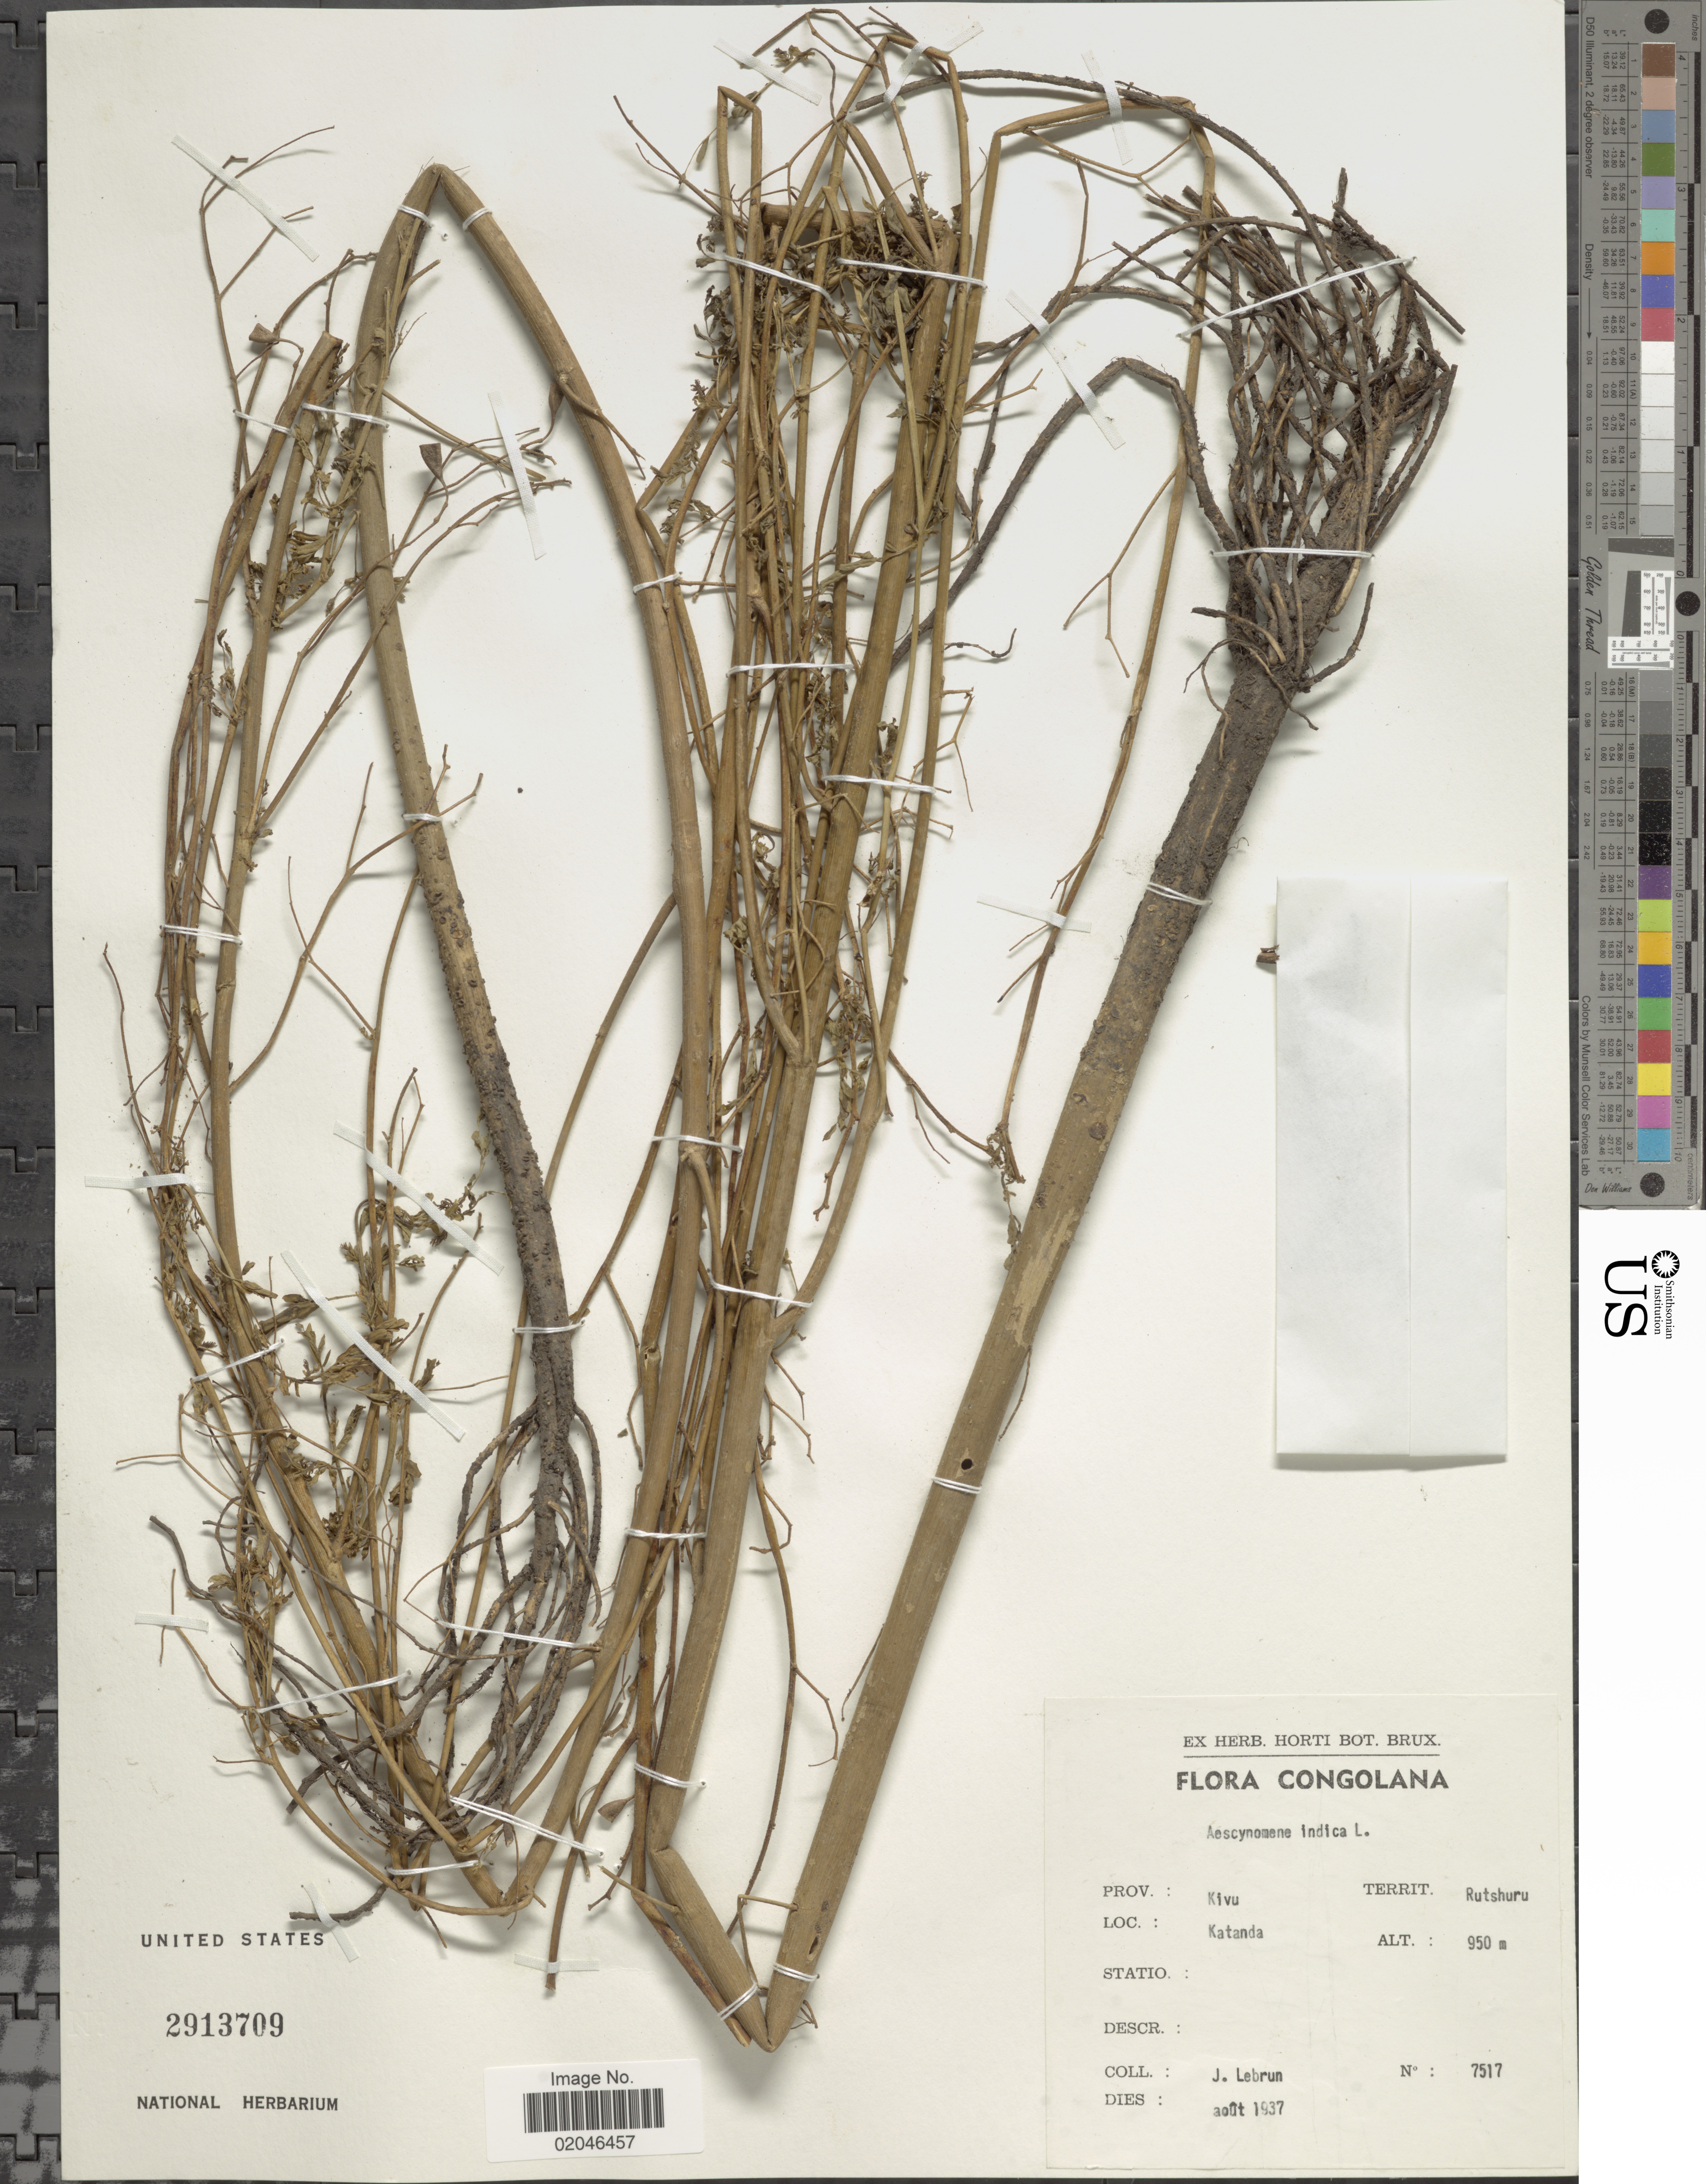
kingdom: Plantae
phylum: Tracheophyta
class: Magnoliopsida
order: Fabales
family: Fabaceae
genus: Aeschynomene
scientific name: Aeschynomene indica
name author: L.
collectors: J. A. Lebrun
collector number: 7517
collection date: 1937-08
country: Congo, Democratic Republic of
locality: Prov.: Kivu. Territ. Rutschuru. Katanda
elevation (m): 950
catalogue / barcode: US 2913709